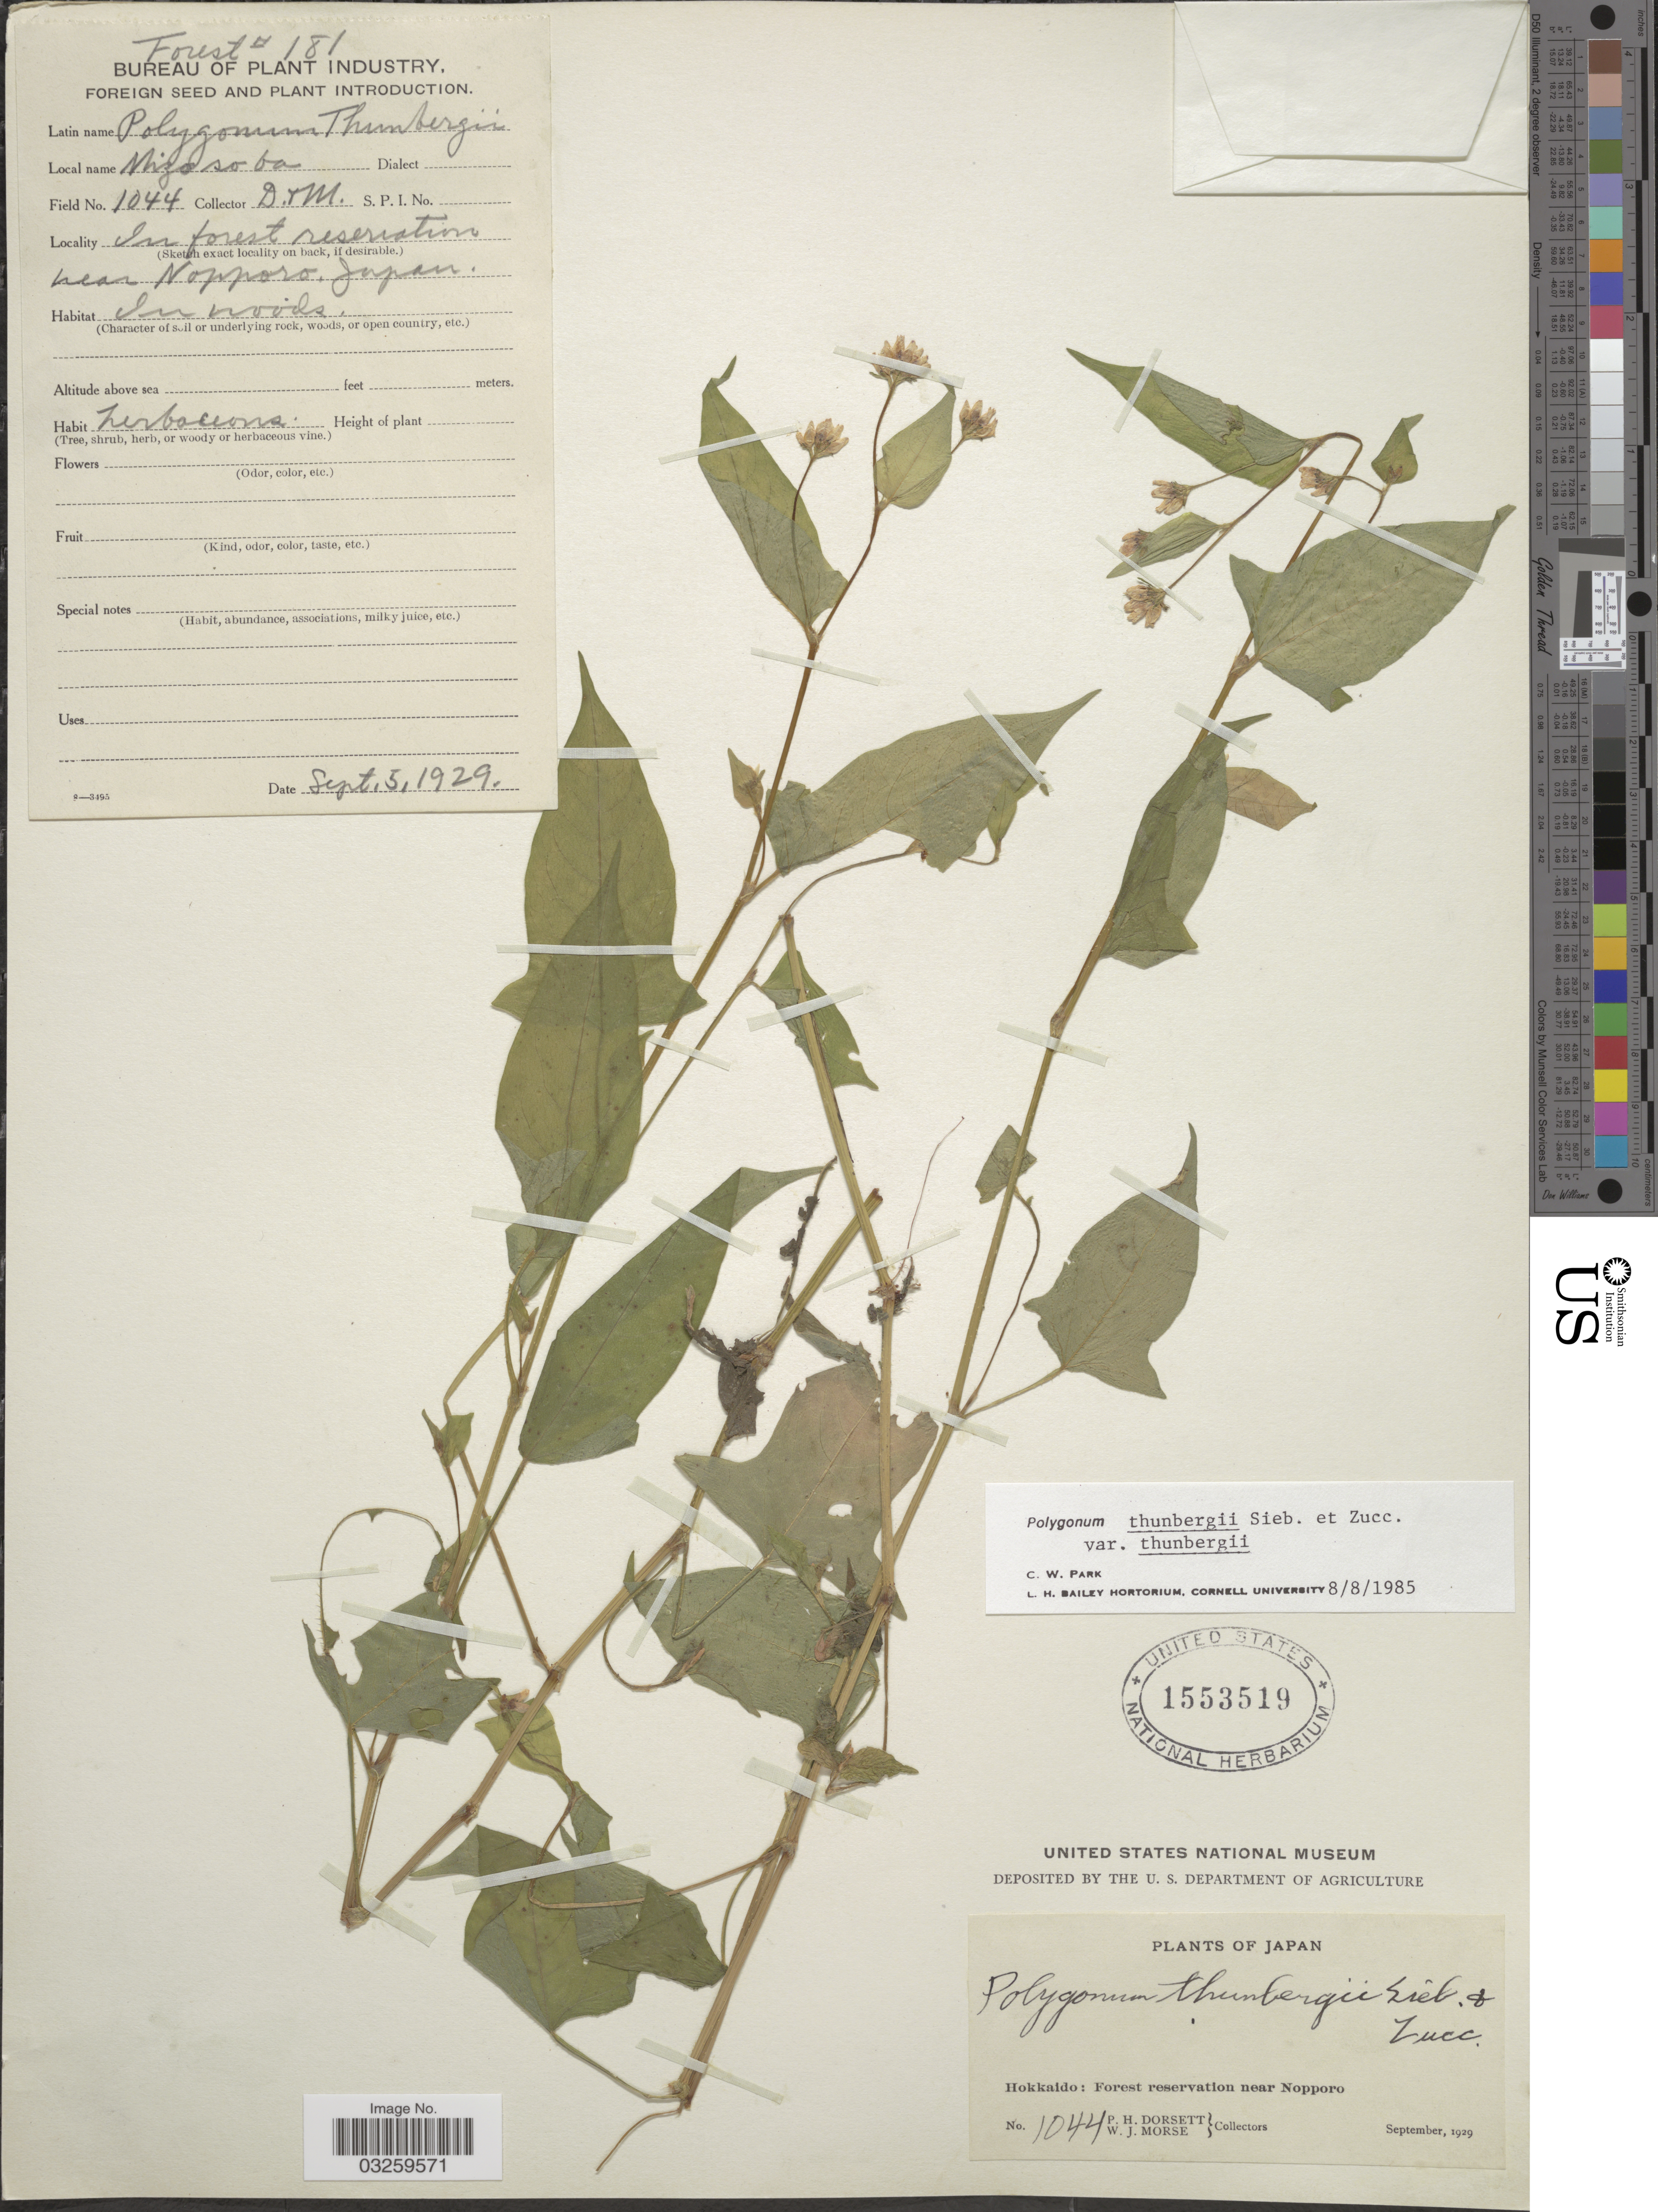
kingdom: Plantae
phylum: Tracheophyta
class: Magnoliopsida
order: Caryophyllales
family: Polygonaceae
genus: Polygonum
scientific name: Polygonum thunbergii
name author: Siebold & Zucc.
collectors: P. H. Dorsett & W. J. Morse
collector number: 1044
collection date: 1929-09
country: Japan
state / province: Hokkaidō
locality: Forest reservation near Nopporo.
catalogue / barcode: US 1553519